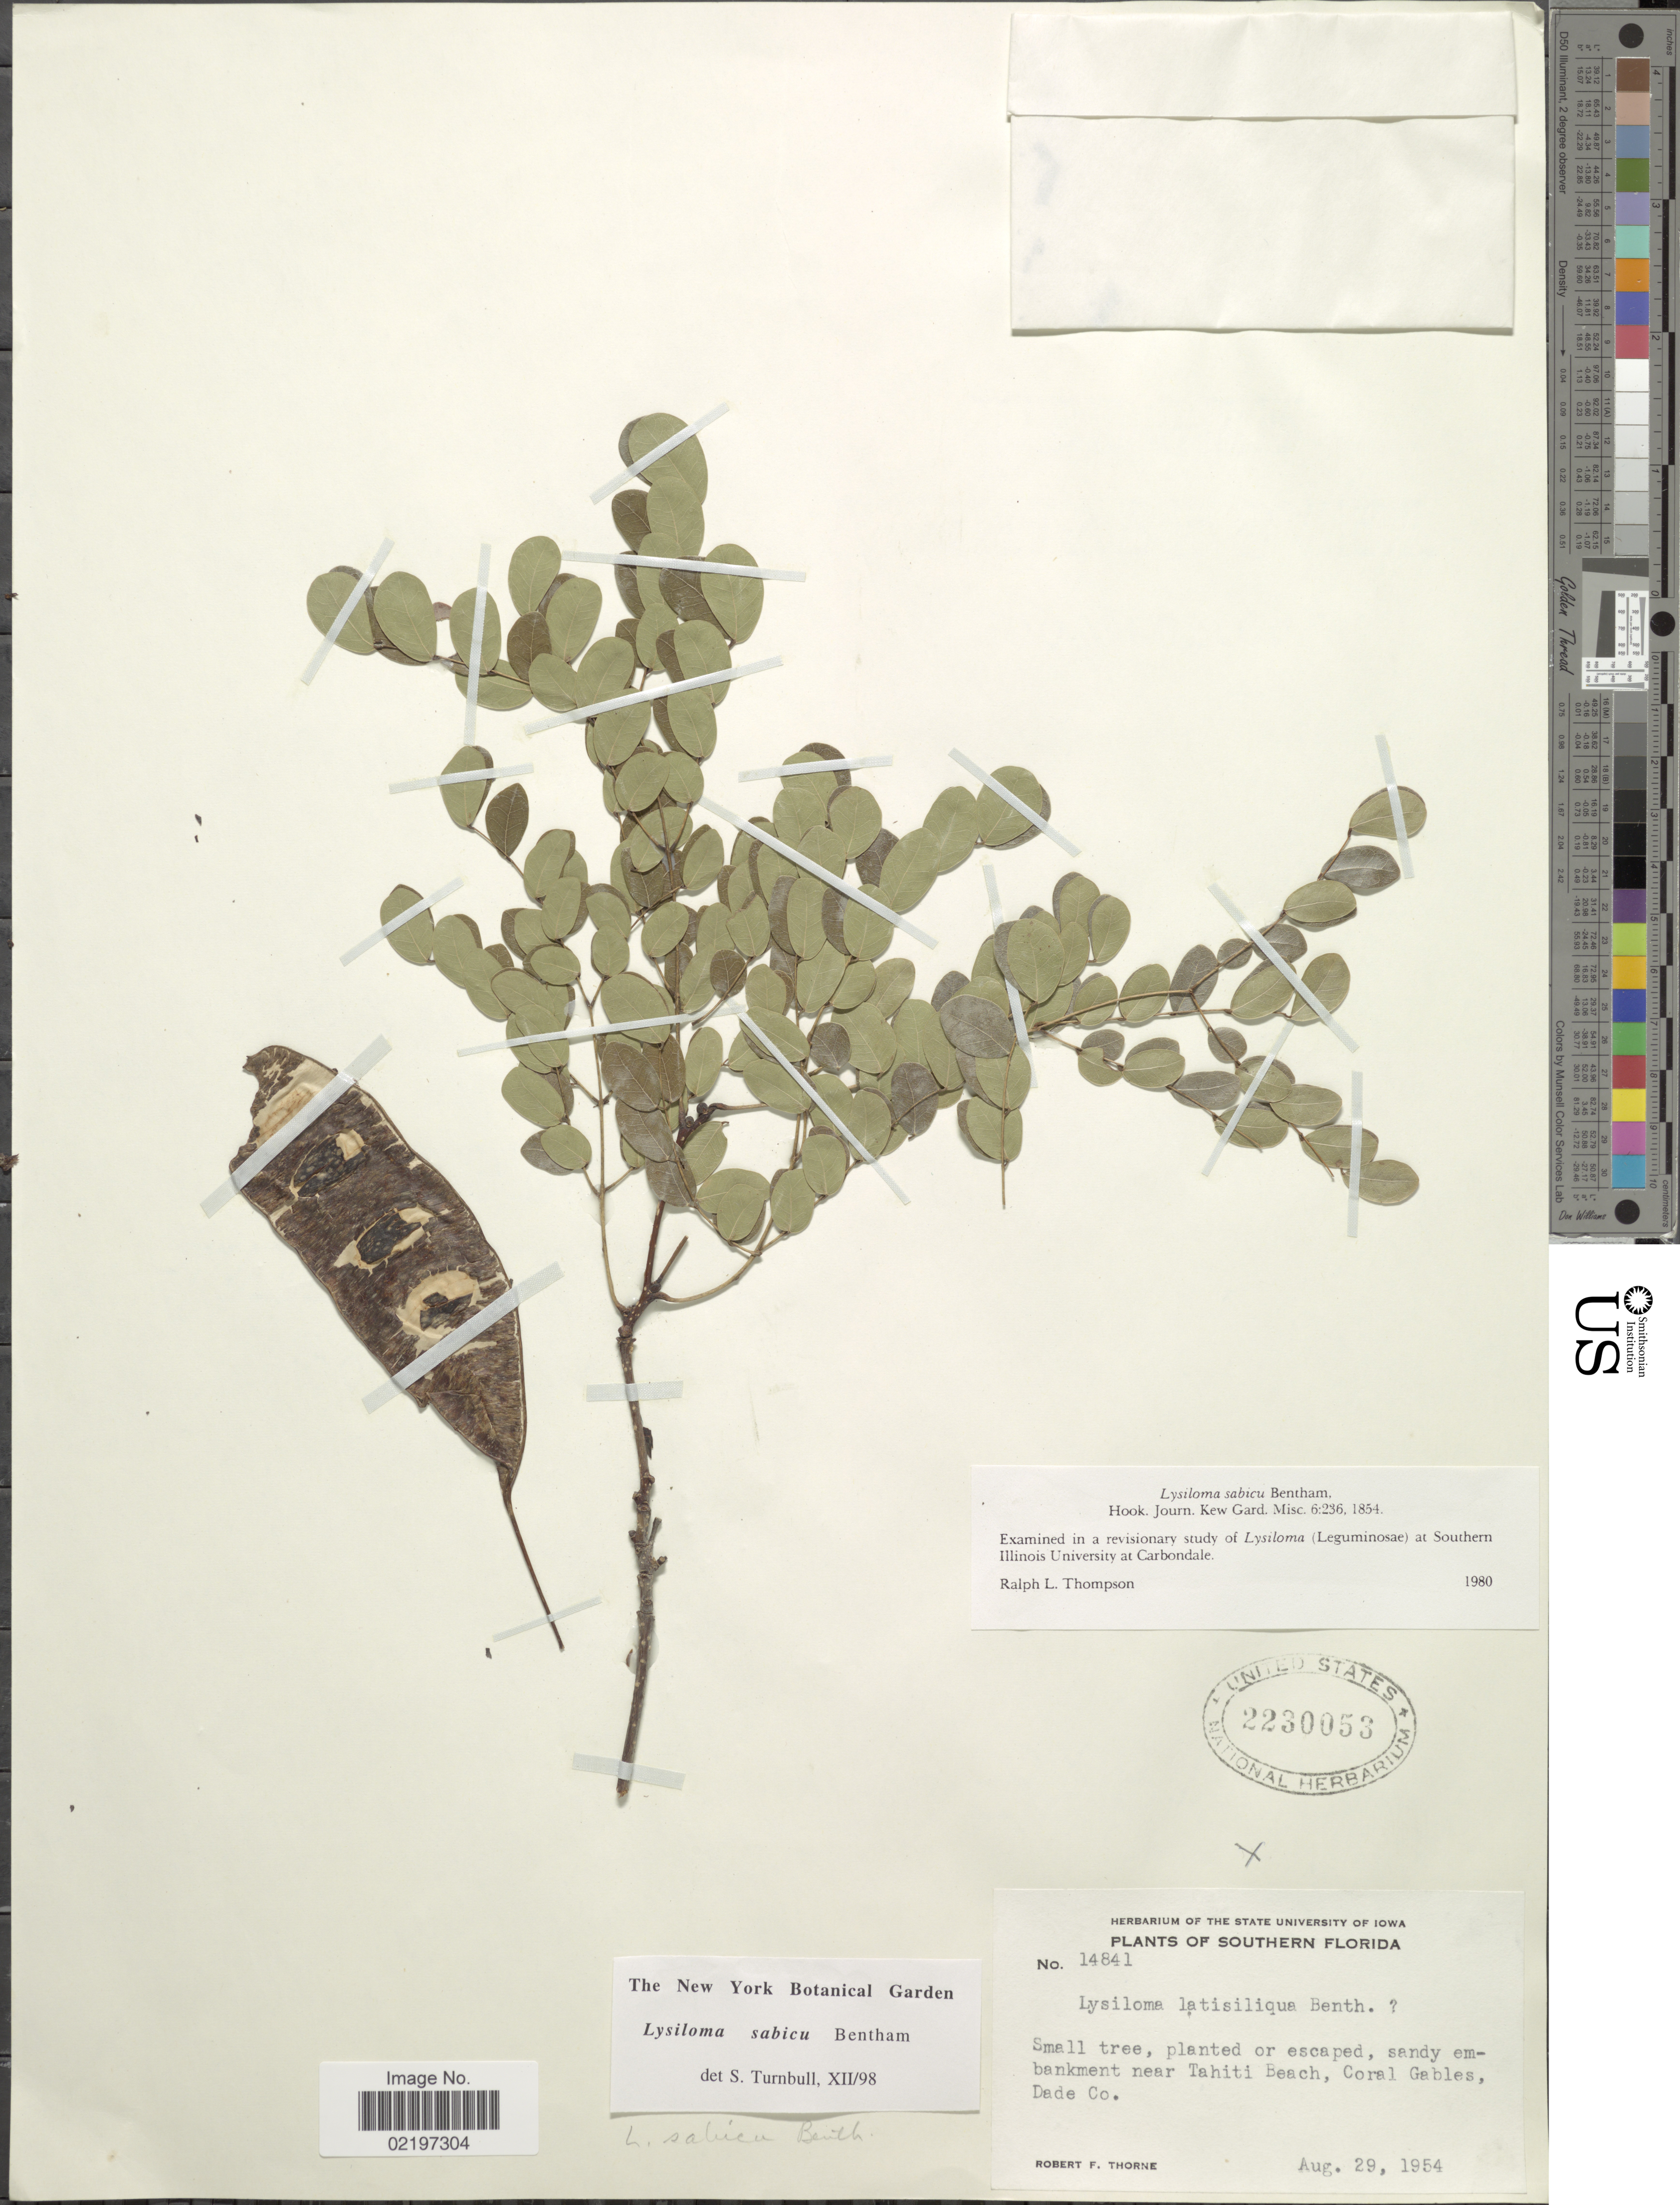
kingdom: Plantae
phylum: Tracheophyta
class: Magnoliopsida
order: Fabales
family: Fabaceae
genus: Lysiloma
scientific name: Lysiloma sabicu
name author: Benth.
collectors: R. F. Thorne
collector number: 14841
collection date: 1954-08-29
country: United States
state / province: Florida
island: Tahiti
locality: Southern Florida, sandy embankment near Tahiti Beach, Coral Gables, Dade Co.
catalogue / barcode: US 2230053